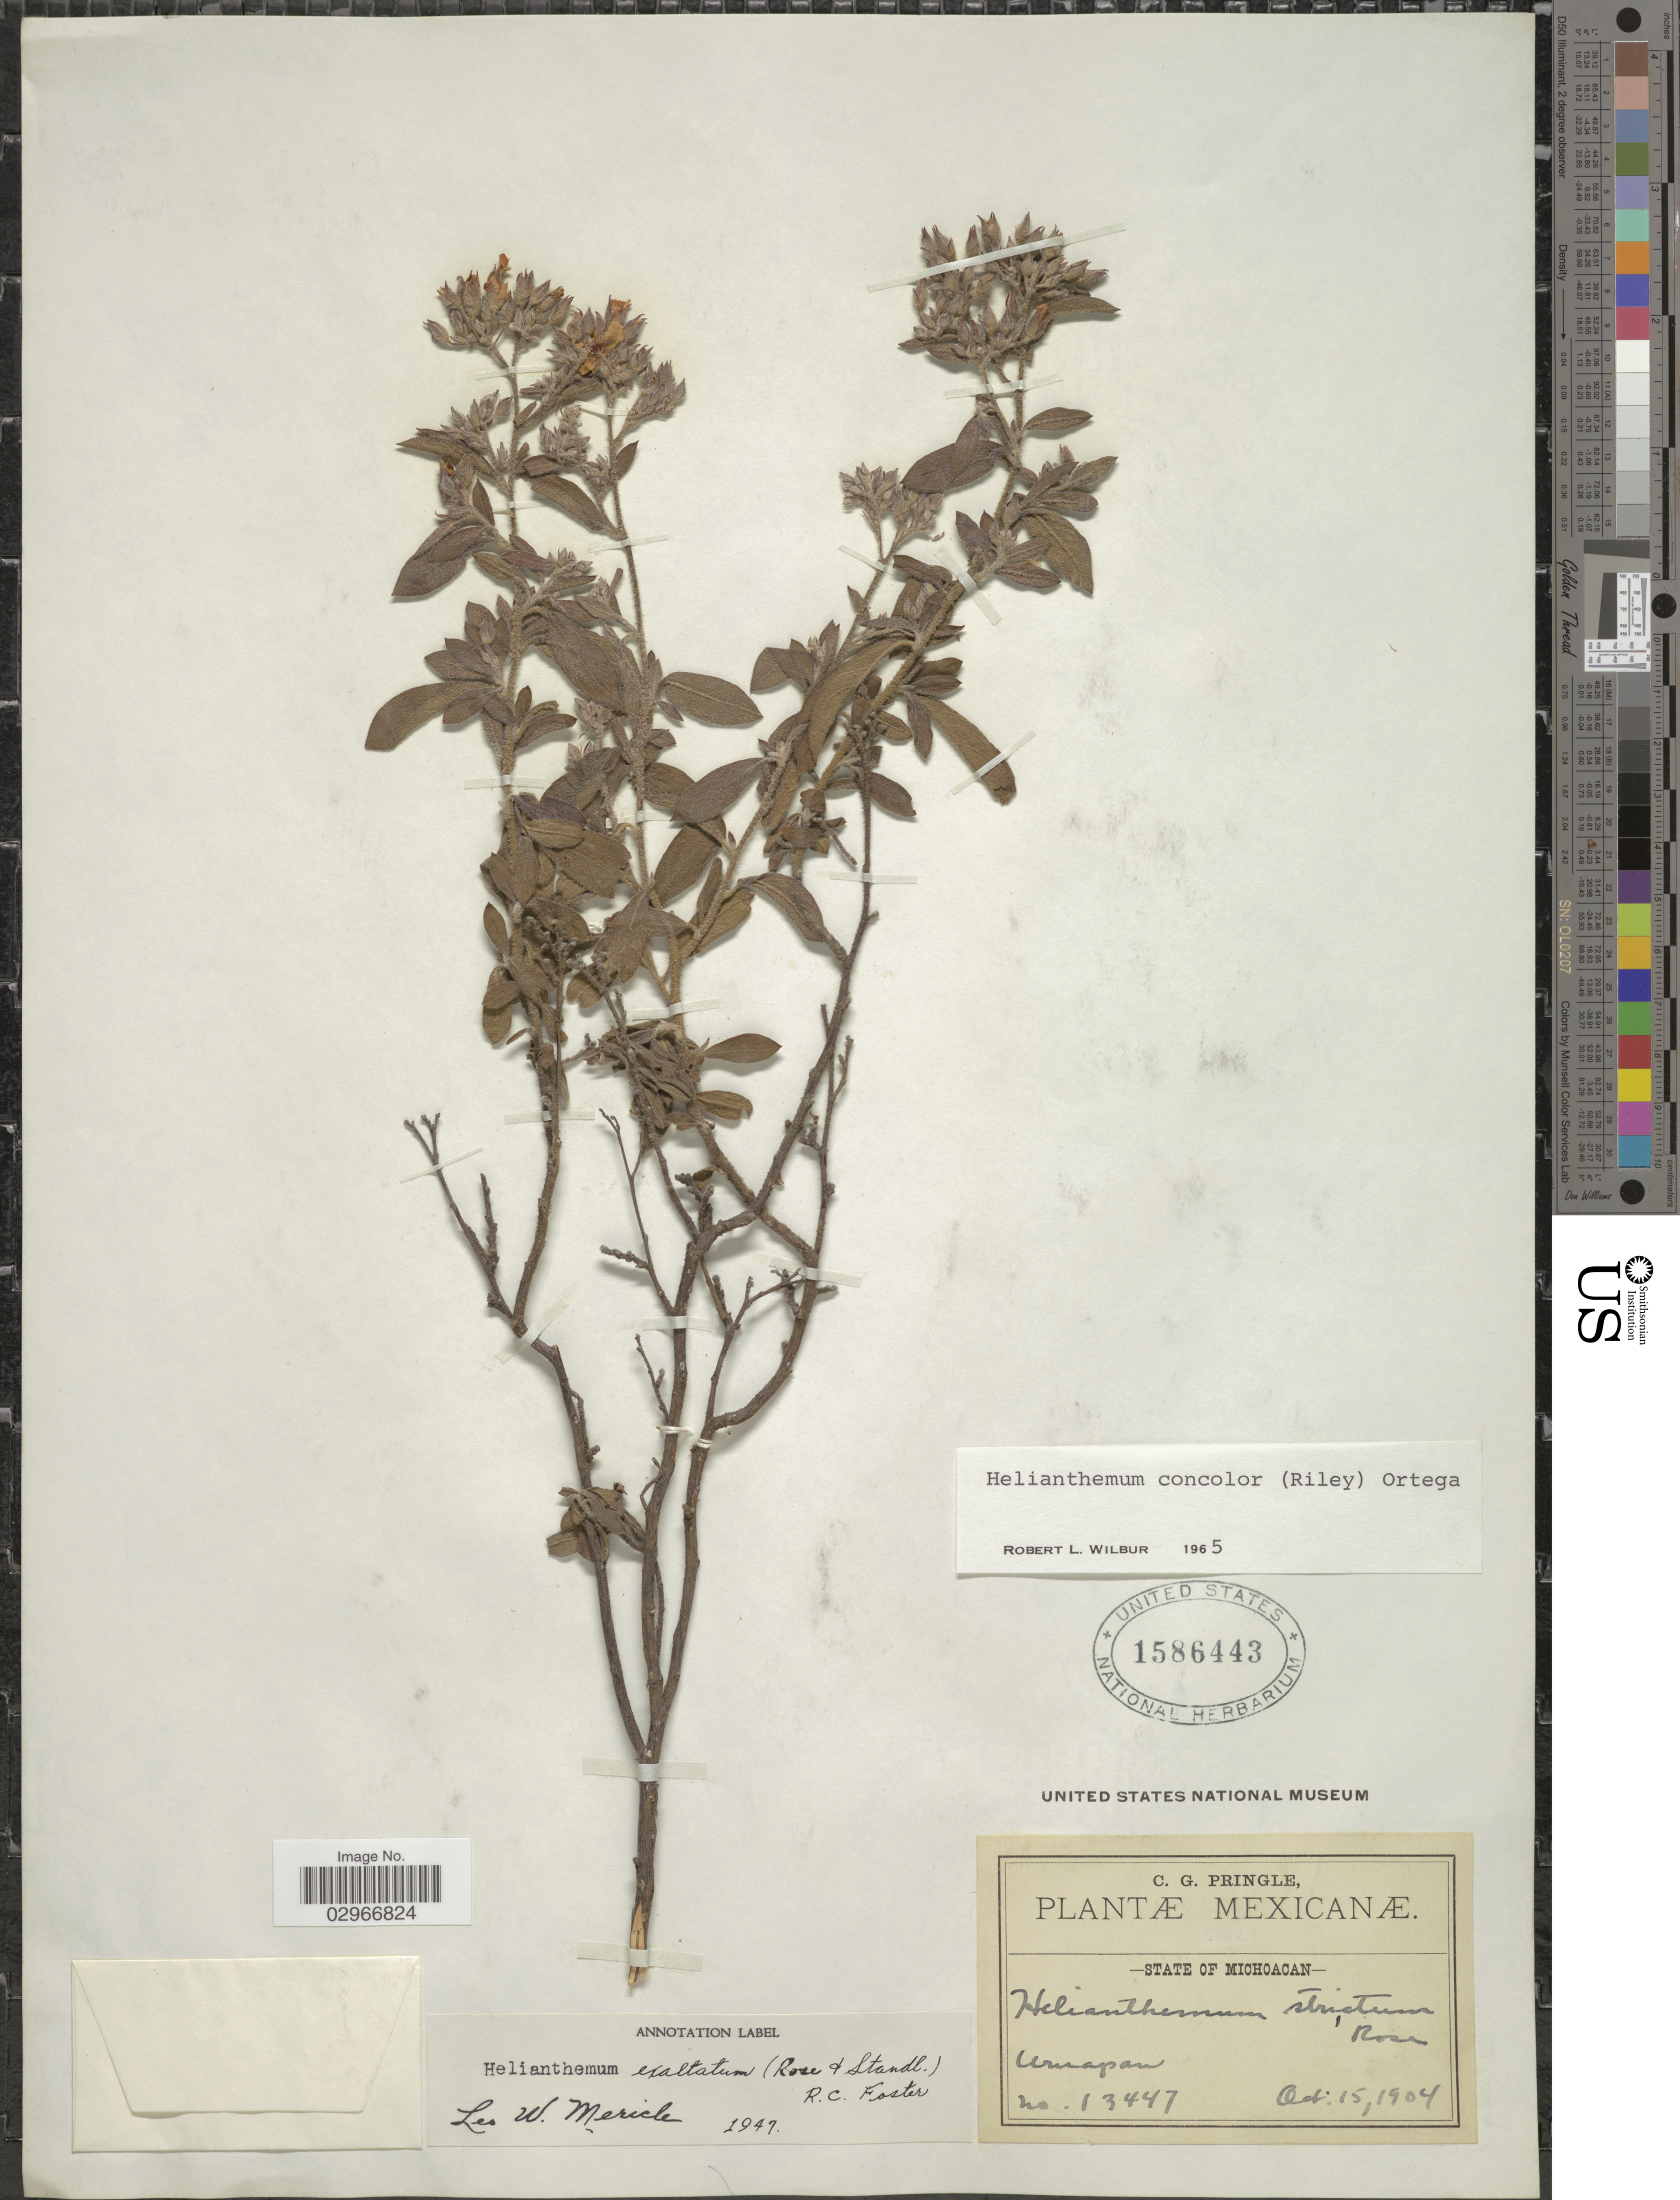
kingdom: Plantae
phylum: Tracheophyta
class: Magnoliopsida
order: Malvales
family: Cistaceae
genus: Helianthemum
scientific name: Helianthemum concolor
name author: (Riley) J.G. Ortega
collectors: C. G. Pringle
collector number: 13447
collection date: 1904-10-15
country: Mexico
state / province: Michoacán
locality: Uruapan.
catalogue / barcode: US 1586443